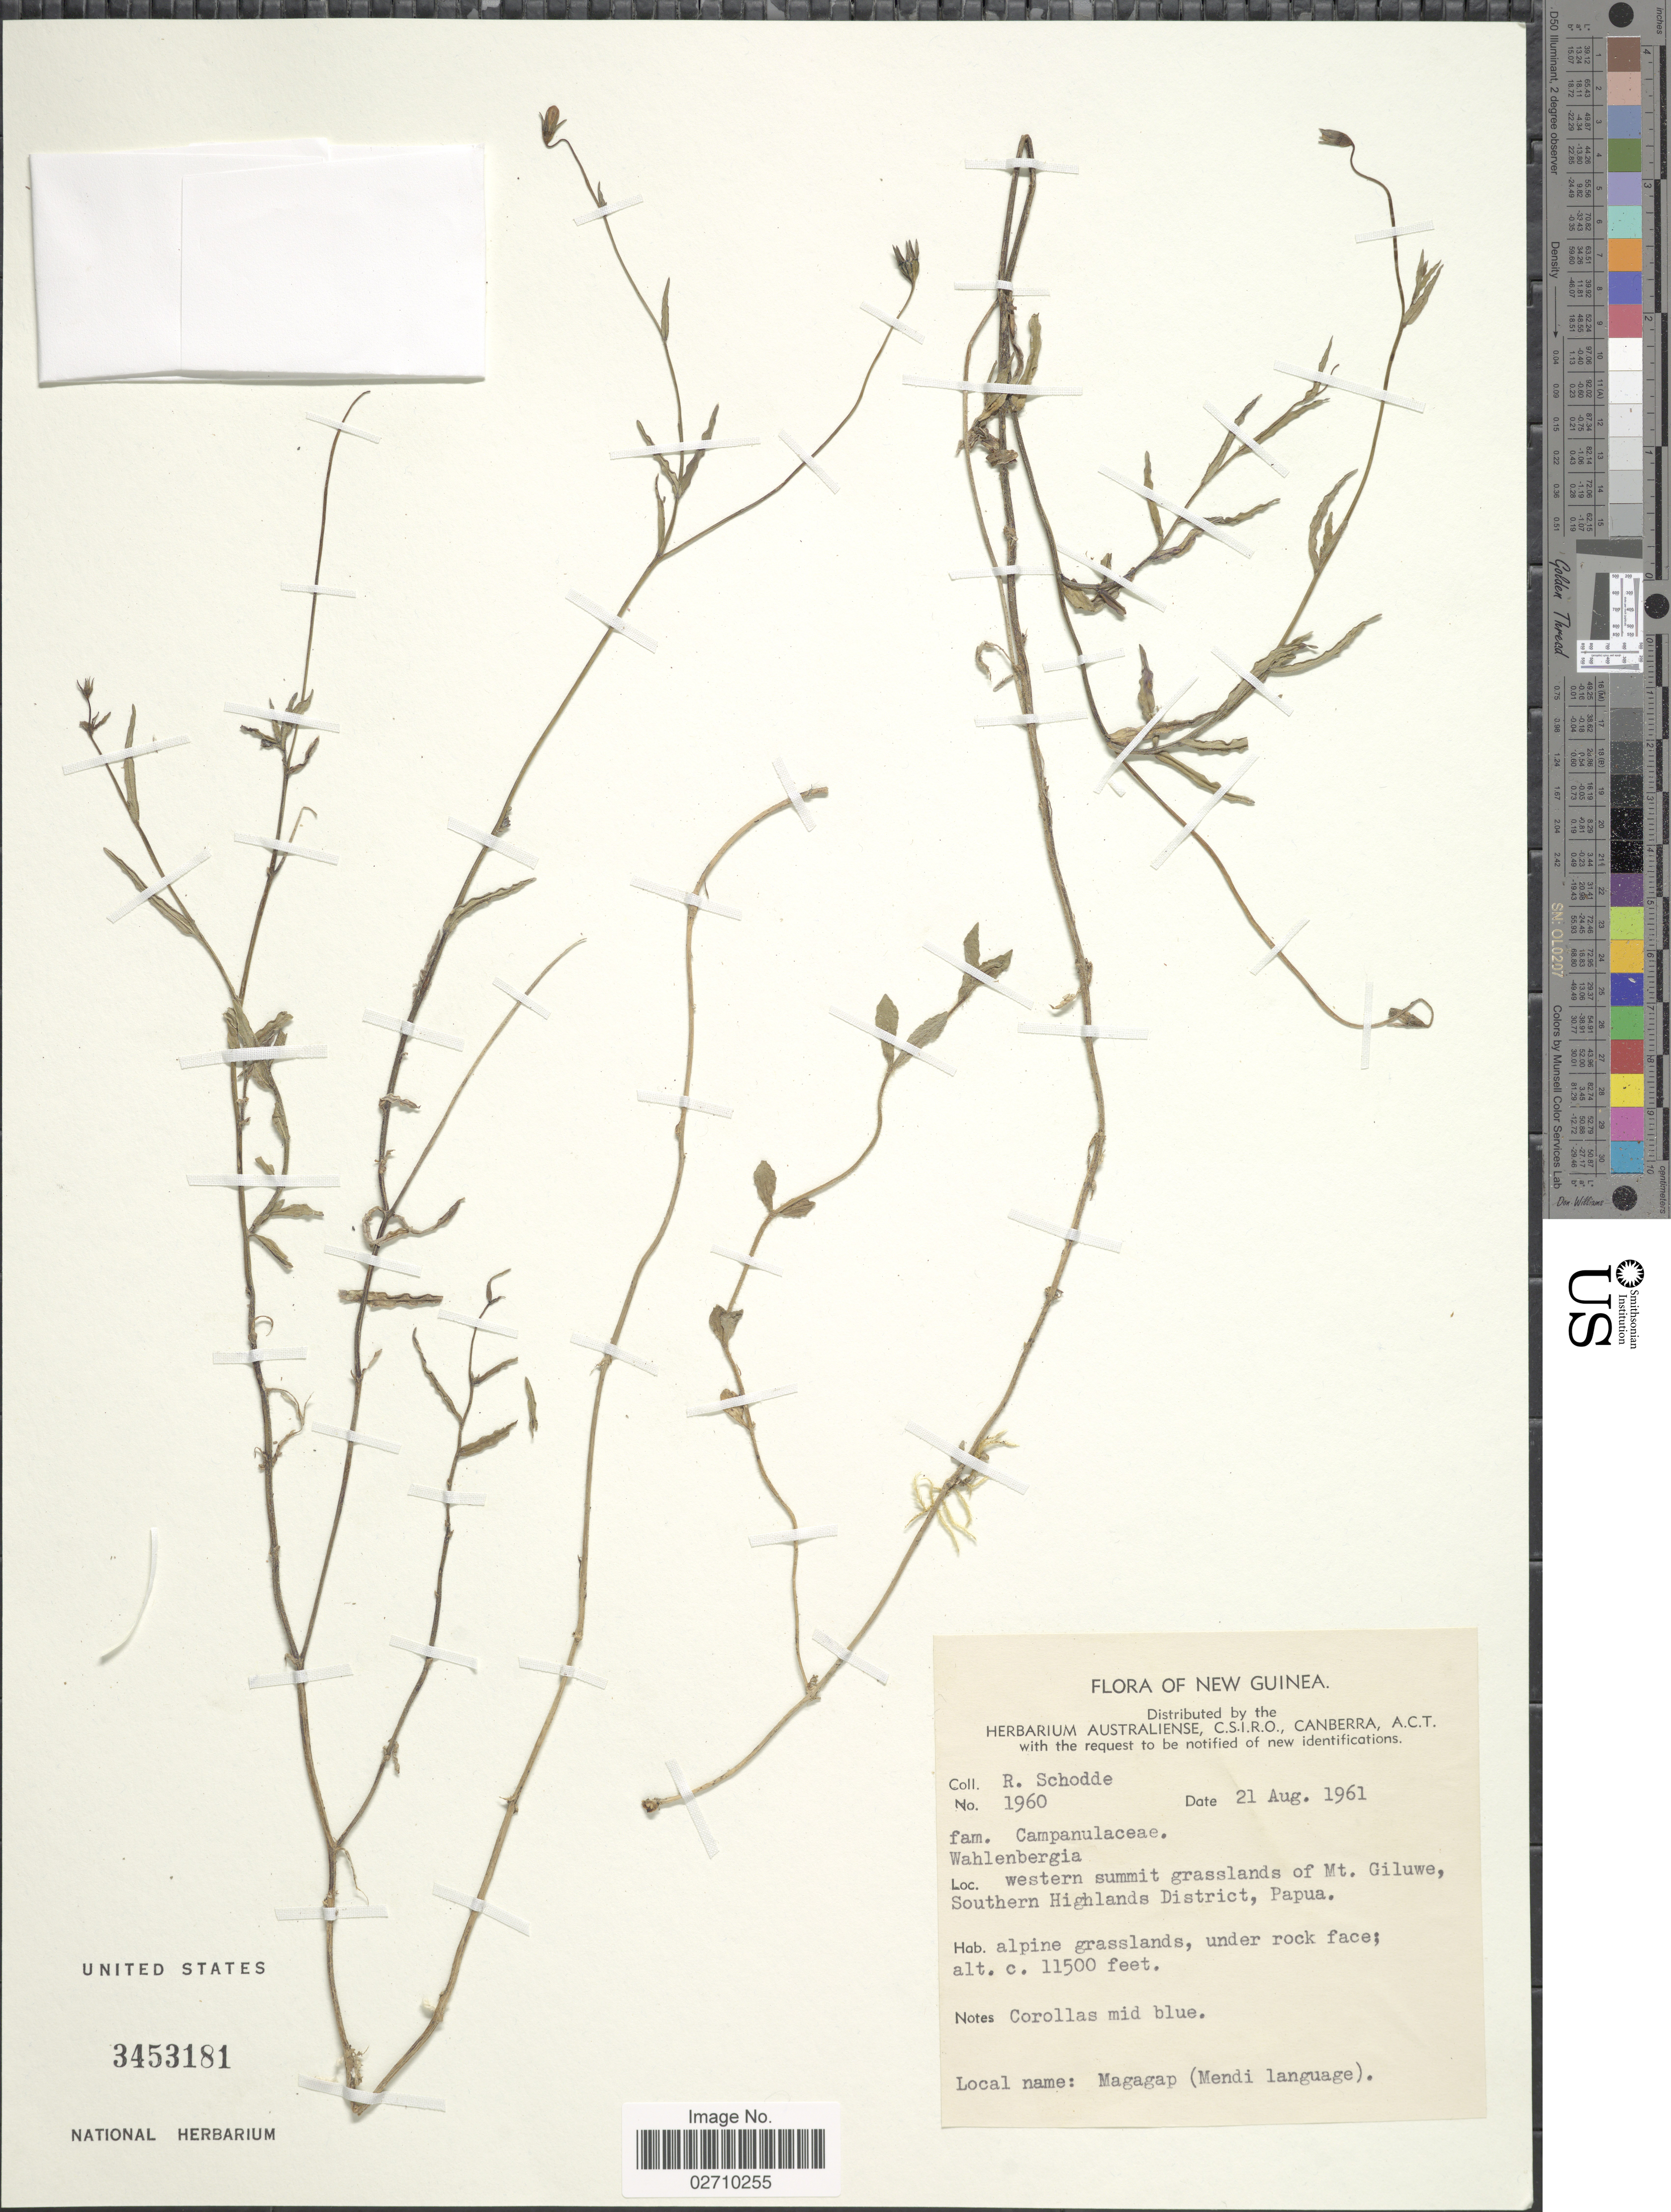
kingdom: Plantae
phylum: Tracheophyta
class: Magnoliopsida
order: Asterales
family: Campanulaceae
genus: Wahlenbergia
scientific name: Wahlenbergia sp.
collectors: R. Schodde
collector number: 1960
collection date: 1961-08-21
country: Papua New Guinea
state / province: Southern Highlands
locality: New Guinea. Western summit grasslands of Mt. Giluwe, Southern Highlands District, Papua.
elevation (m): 3505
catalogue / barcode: US 3453181